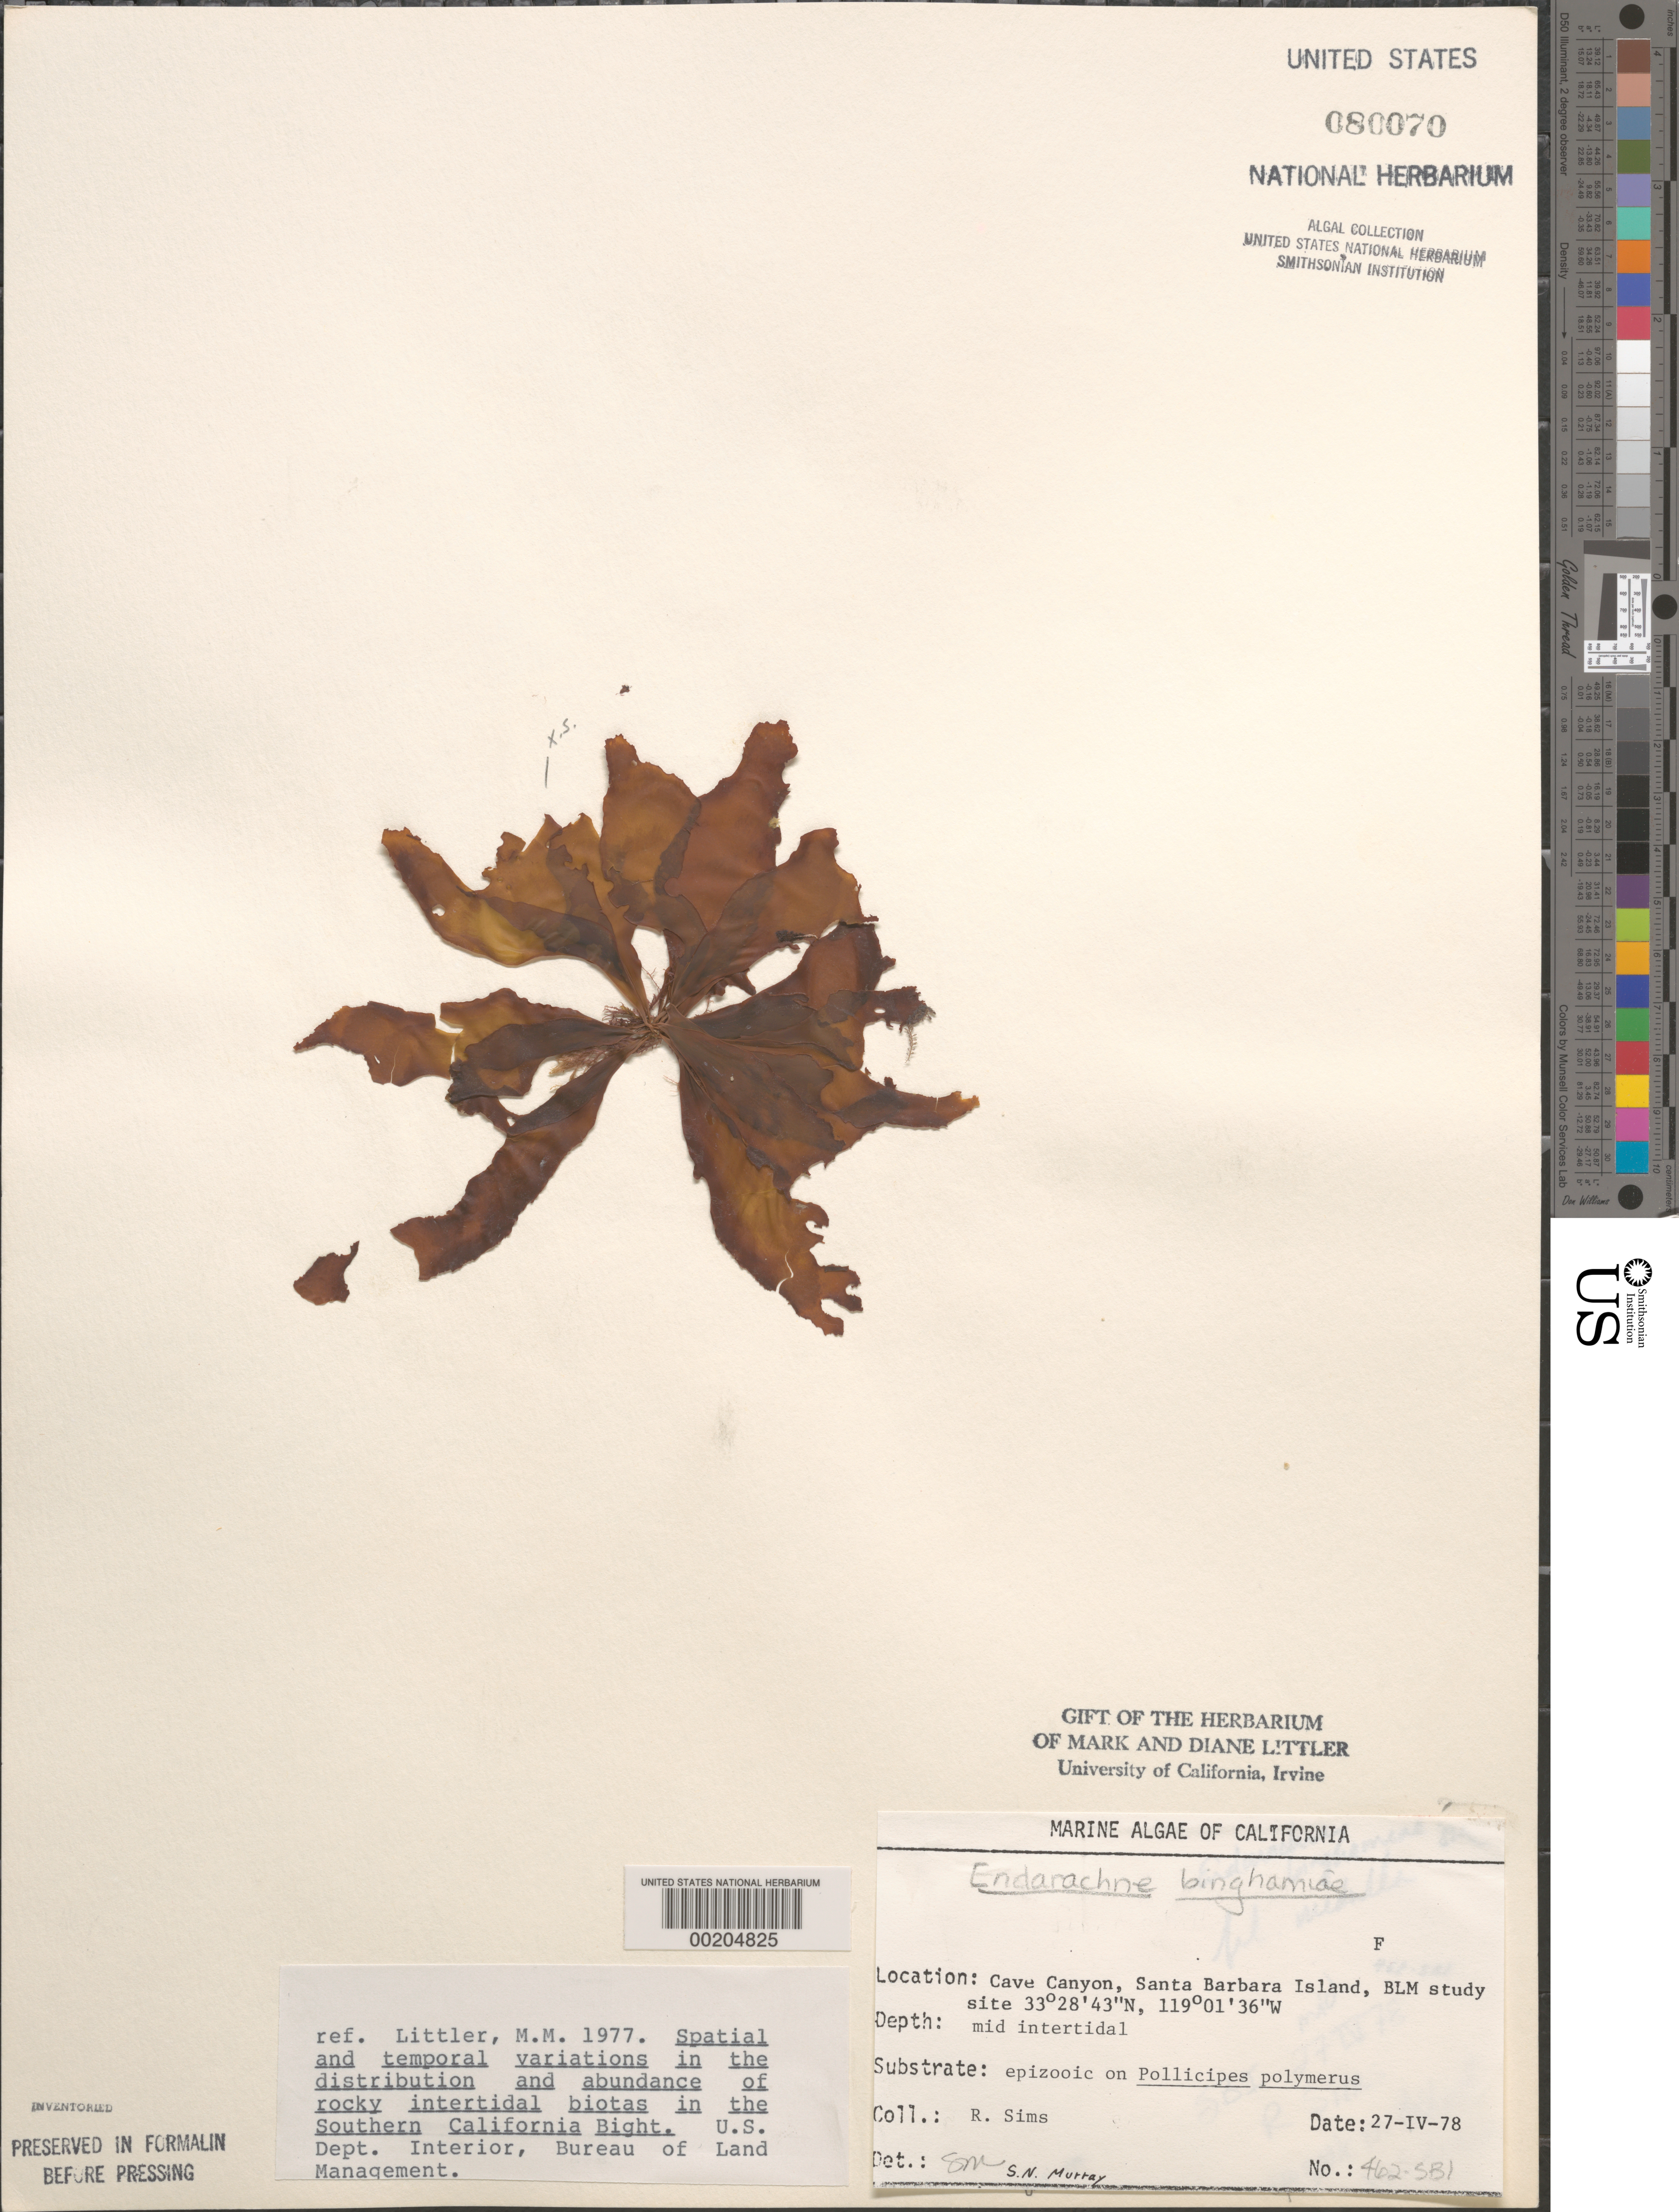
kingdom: Chromista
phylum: Ochrophyta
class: Phaeophyceae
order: Scytosiphonales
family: Scytosiphonaceae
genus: Petalonia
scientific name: Petalonia binghamiae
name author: (J. Agardh) K.L.Vinogr.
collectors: R. H. Sims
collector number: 462-SBI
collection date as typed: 27 Apr 1978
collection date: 1978-04-27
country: United States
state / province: California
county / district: Santa Barbara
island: Santa Barbara Island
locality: Cave Canyon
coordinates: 33 28' 43" N, 119 01' 36" W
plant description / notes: BLM-SOCALBIGHT Rocky Intertidal Survey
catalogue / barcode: US 80070